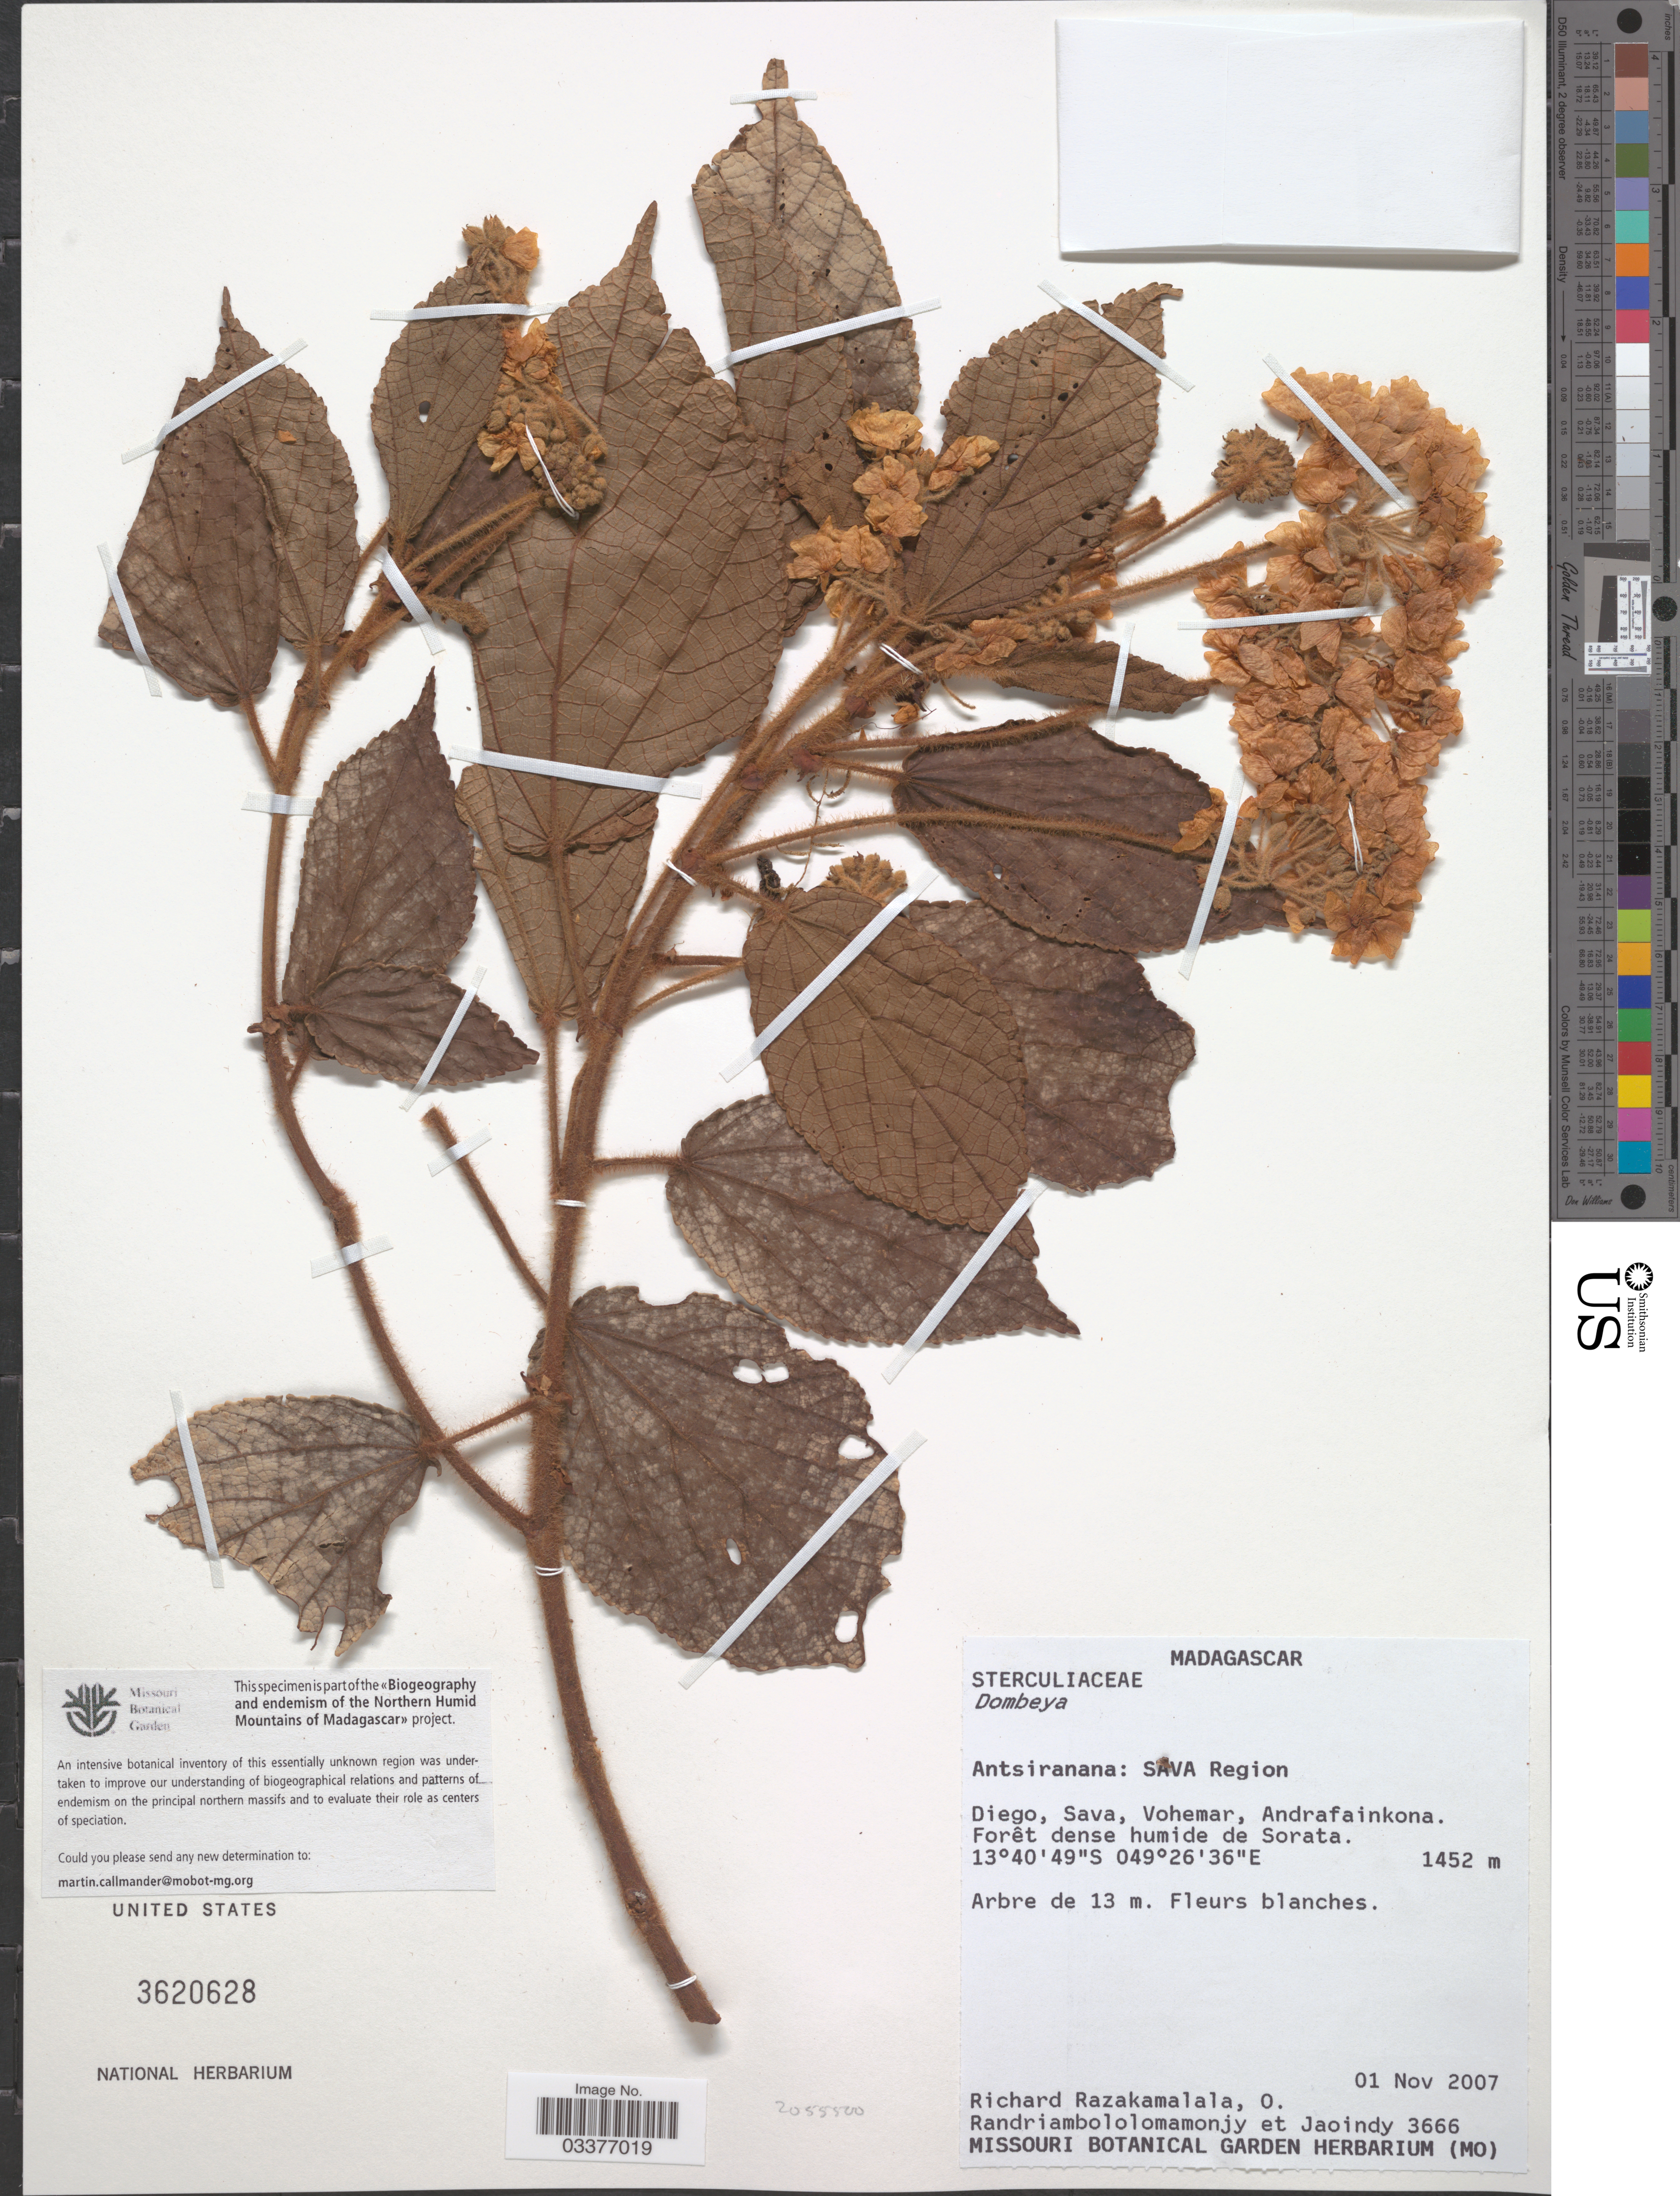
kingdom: Plantae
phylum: Tracheophyta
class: Magnoliopsida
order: Malvales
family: Malvaceae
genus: Dombeya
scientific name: Dombeya sp.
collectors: R. Razakamalala, O. Randriambololomamonjy & Jaoindy, --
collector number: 3666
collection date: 2007-11-01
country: Madagascar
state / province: Sava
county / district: Vohémar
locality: SAVA Region, Diego, Sava, Vohemar, Andrafainkona. Forêt dense humide de Sorata.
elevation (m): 1452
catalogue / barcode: US 3620628